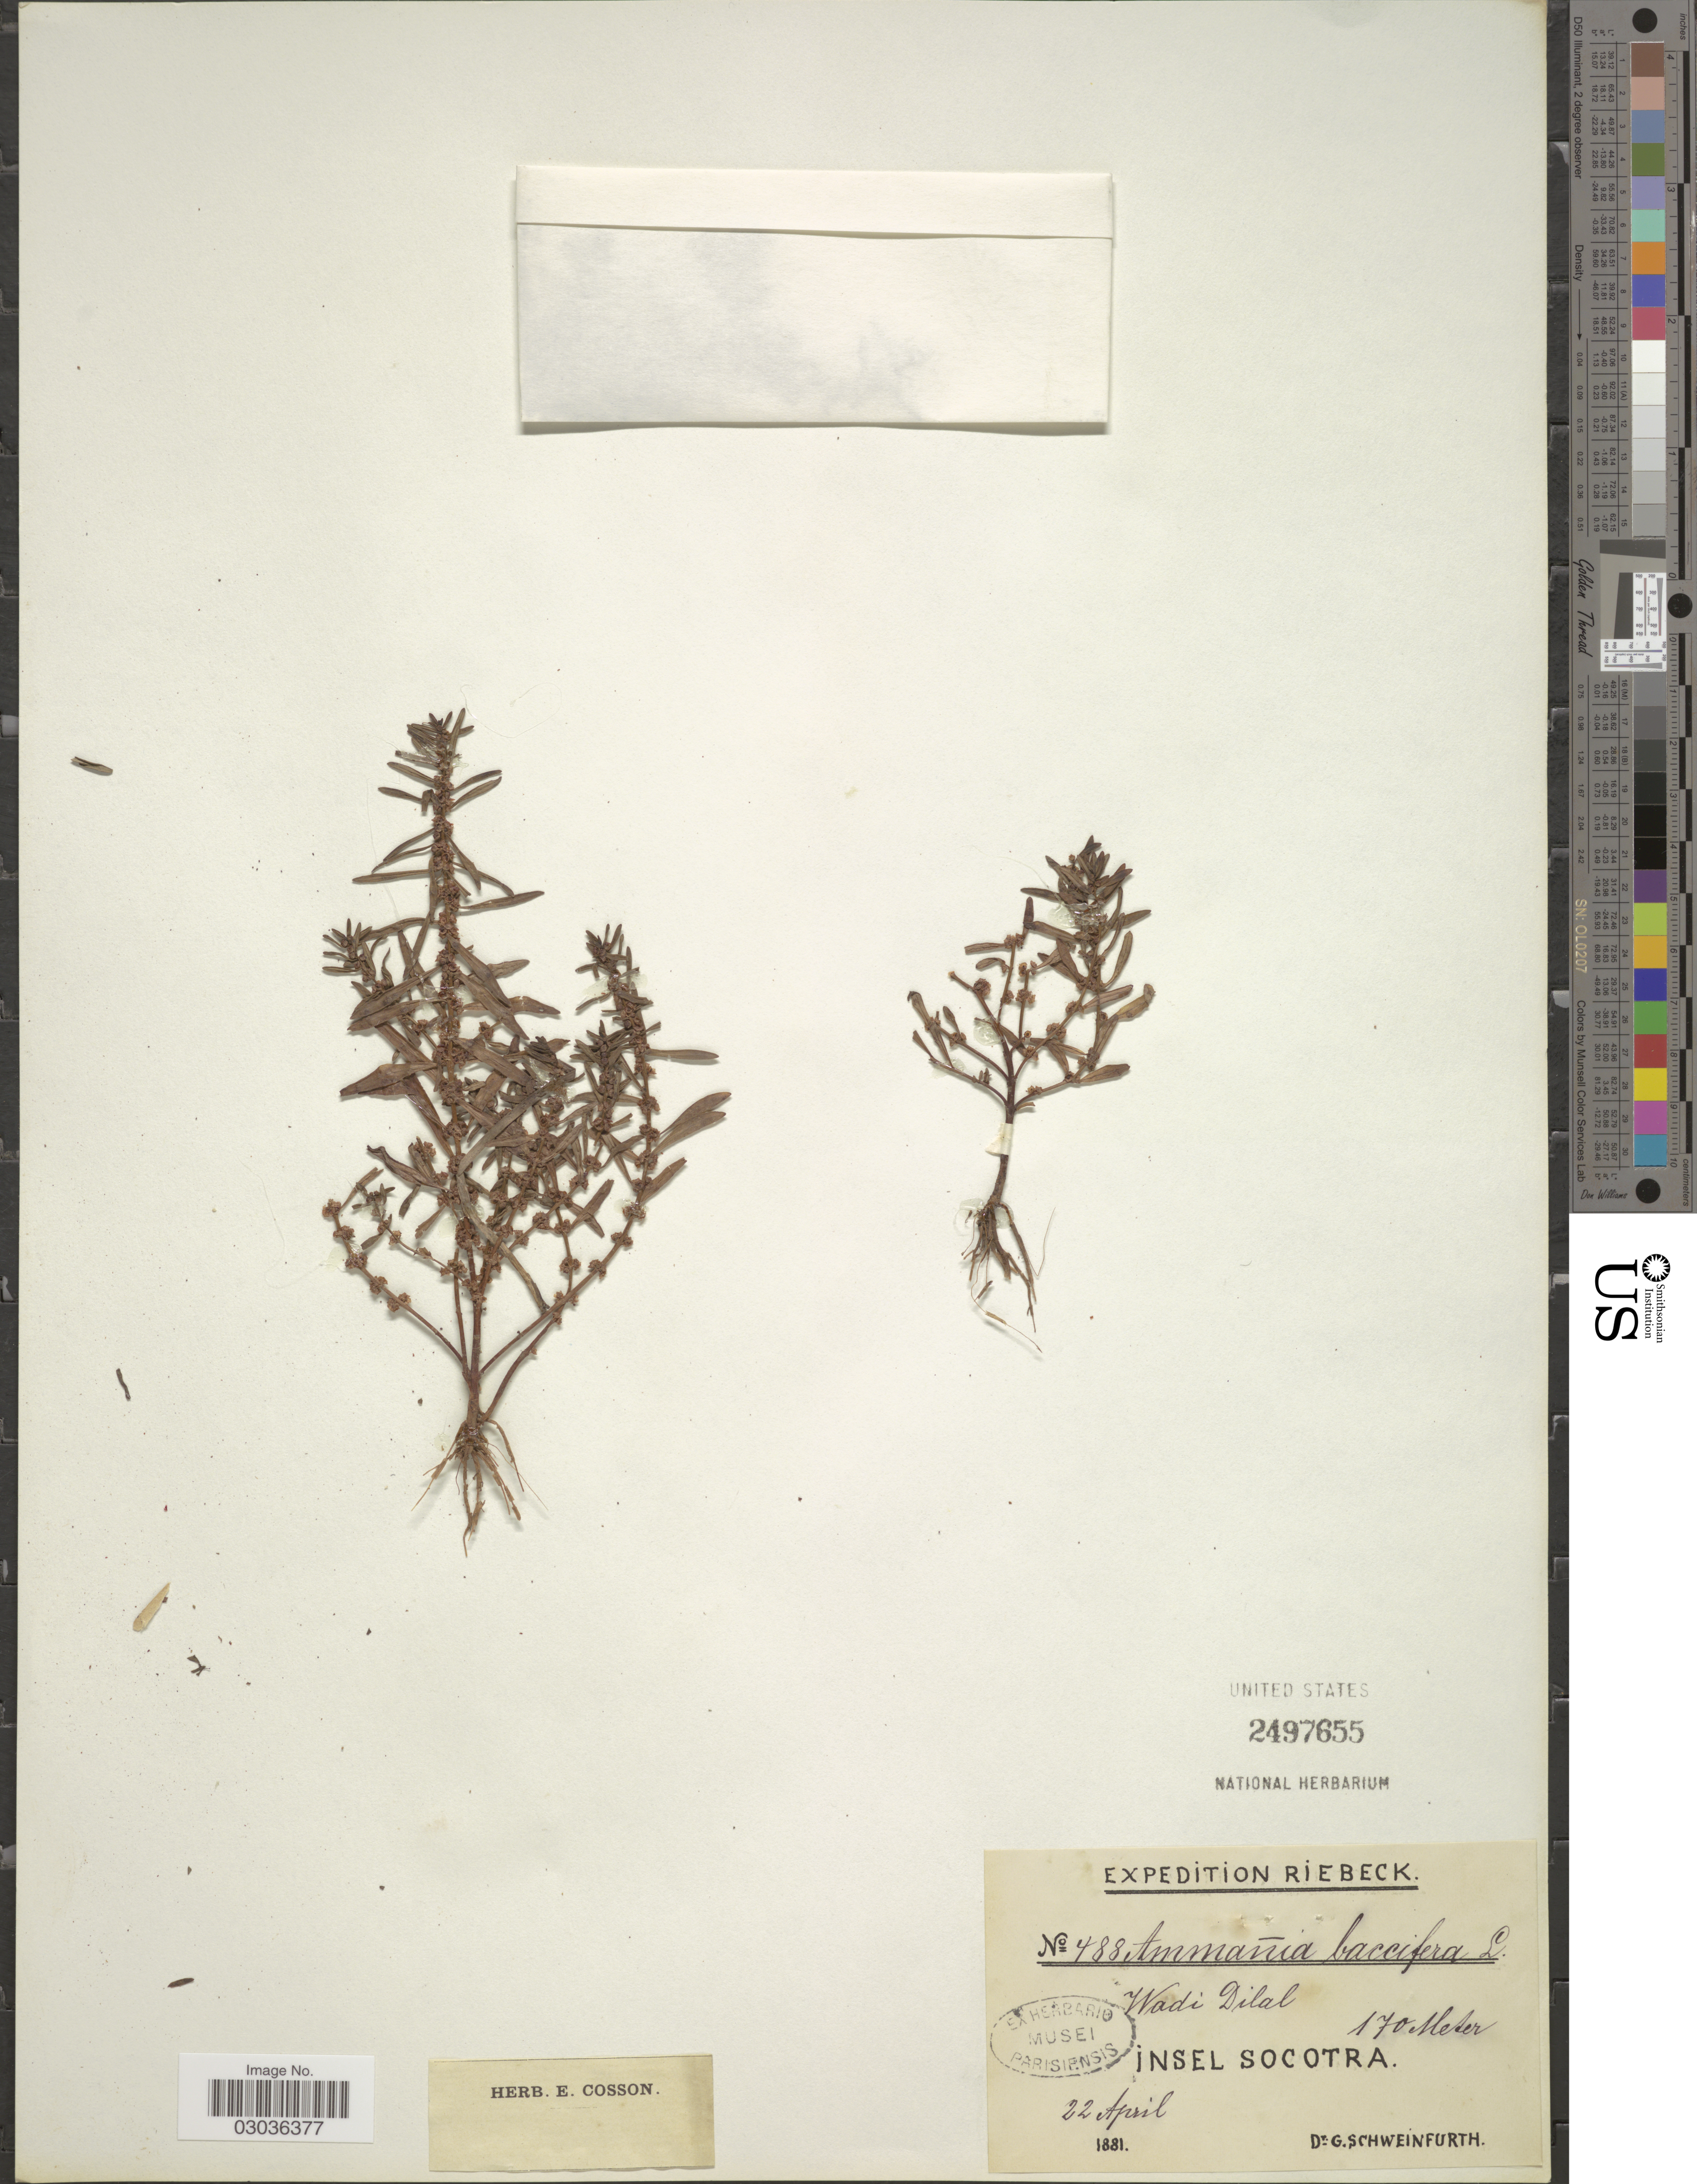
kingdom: Plantae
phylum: Tracheophyta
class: Magnoliopsida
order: Myrtales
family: Lythraceae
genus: Ammannia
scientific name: Ammannia baccifera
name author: L.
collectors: G. A. Schweinfurth (herbarium)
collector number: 488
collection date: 1881-04-22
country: Yemen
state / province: Socotra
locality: Wadi Dilal. Insel Socotra.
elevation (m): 170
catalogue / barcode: US 2497655